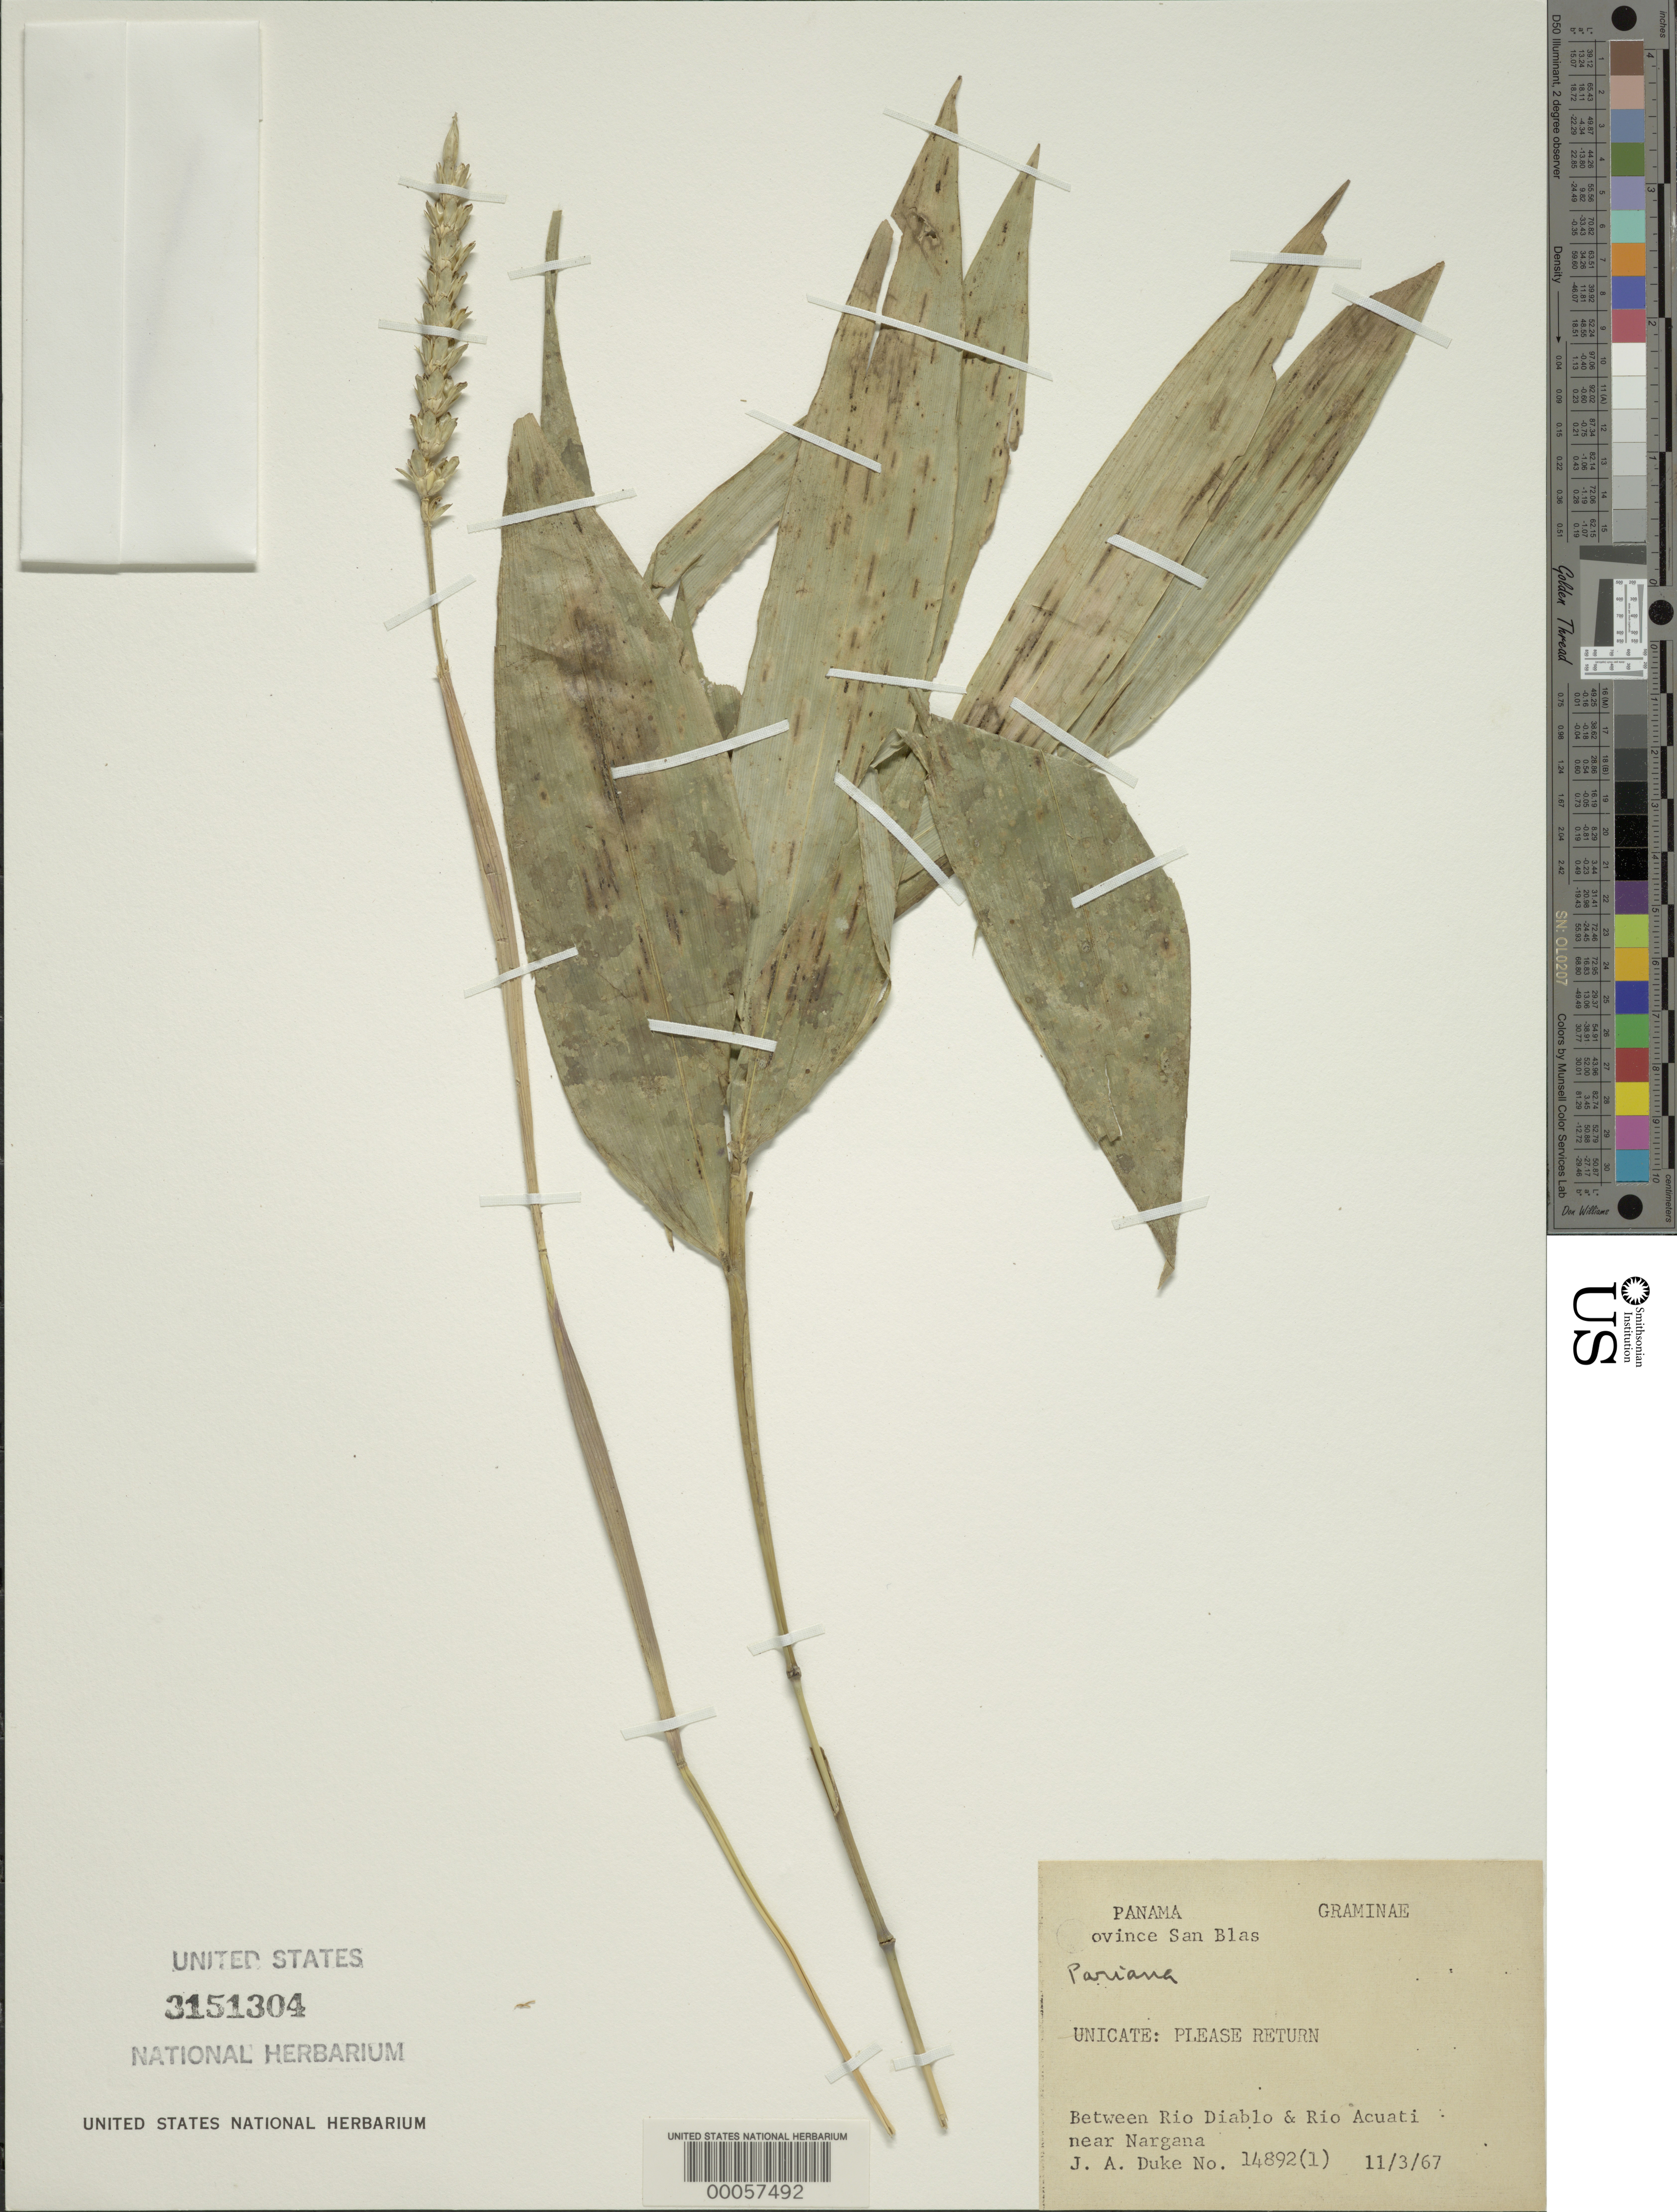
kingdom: Plantae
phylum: Tracheophyta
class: Liliopsida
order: Poales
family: Poaceae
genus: Pariana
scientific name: Pariana sp.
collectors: J. Duke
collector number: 14892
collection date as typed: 03 Nov 1967 or 11 Mar 1967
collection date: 1967-03-11 or 1967-11-03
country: Panama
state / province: Kuna Yala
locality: Between Rio Diablo and Rio acuati near nargana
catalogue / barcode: US 3151304